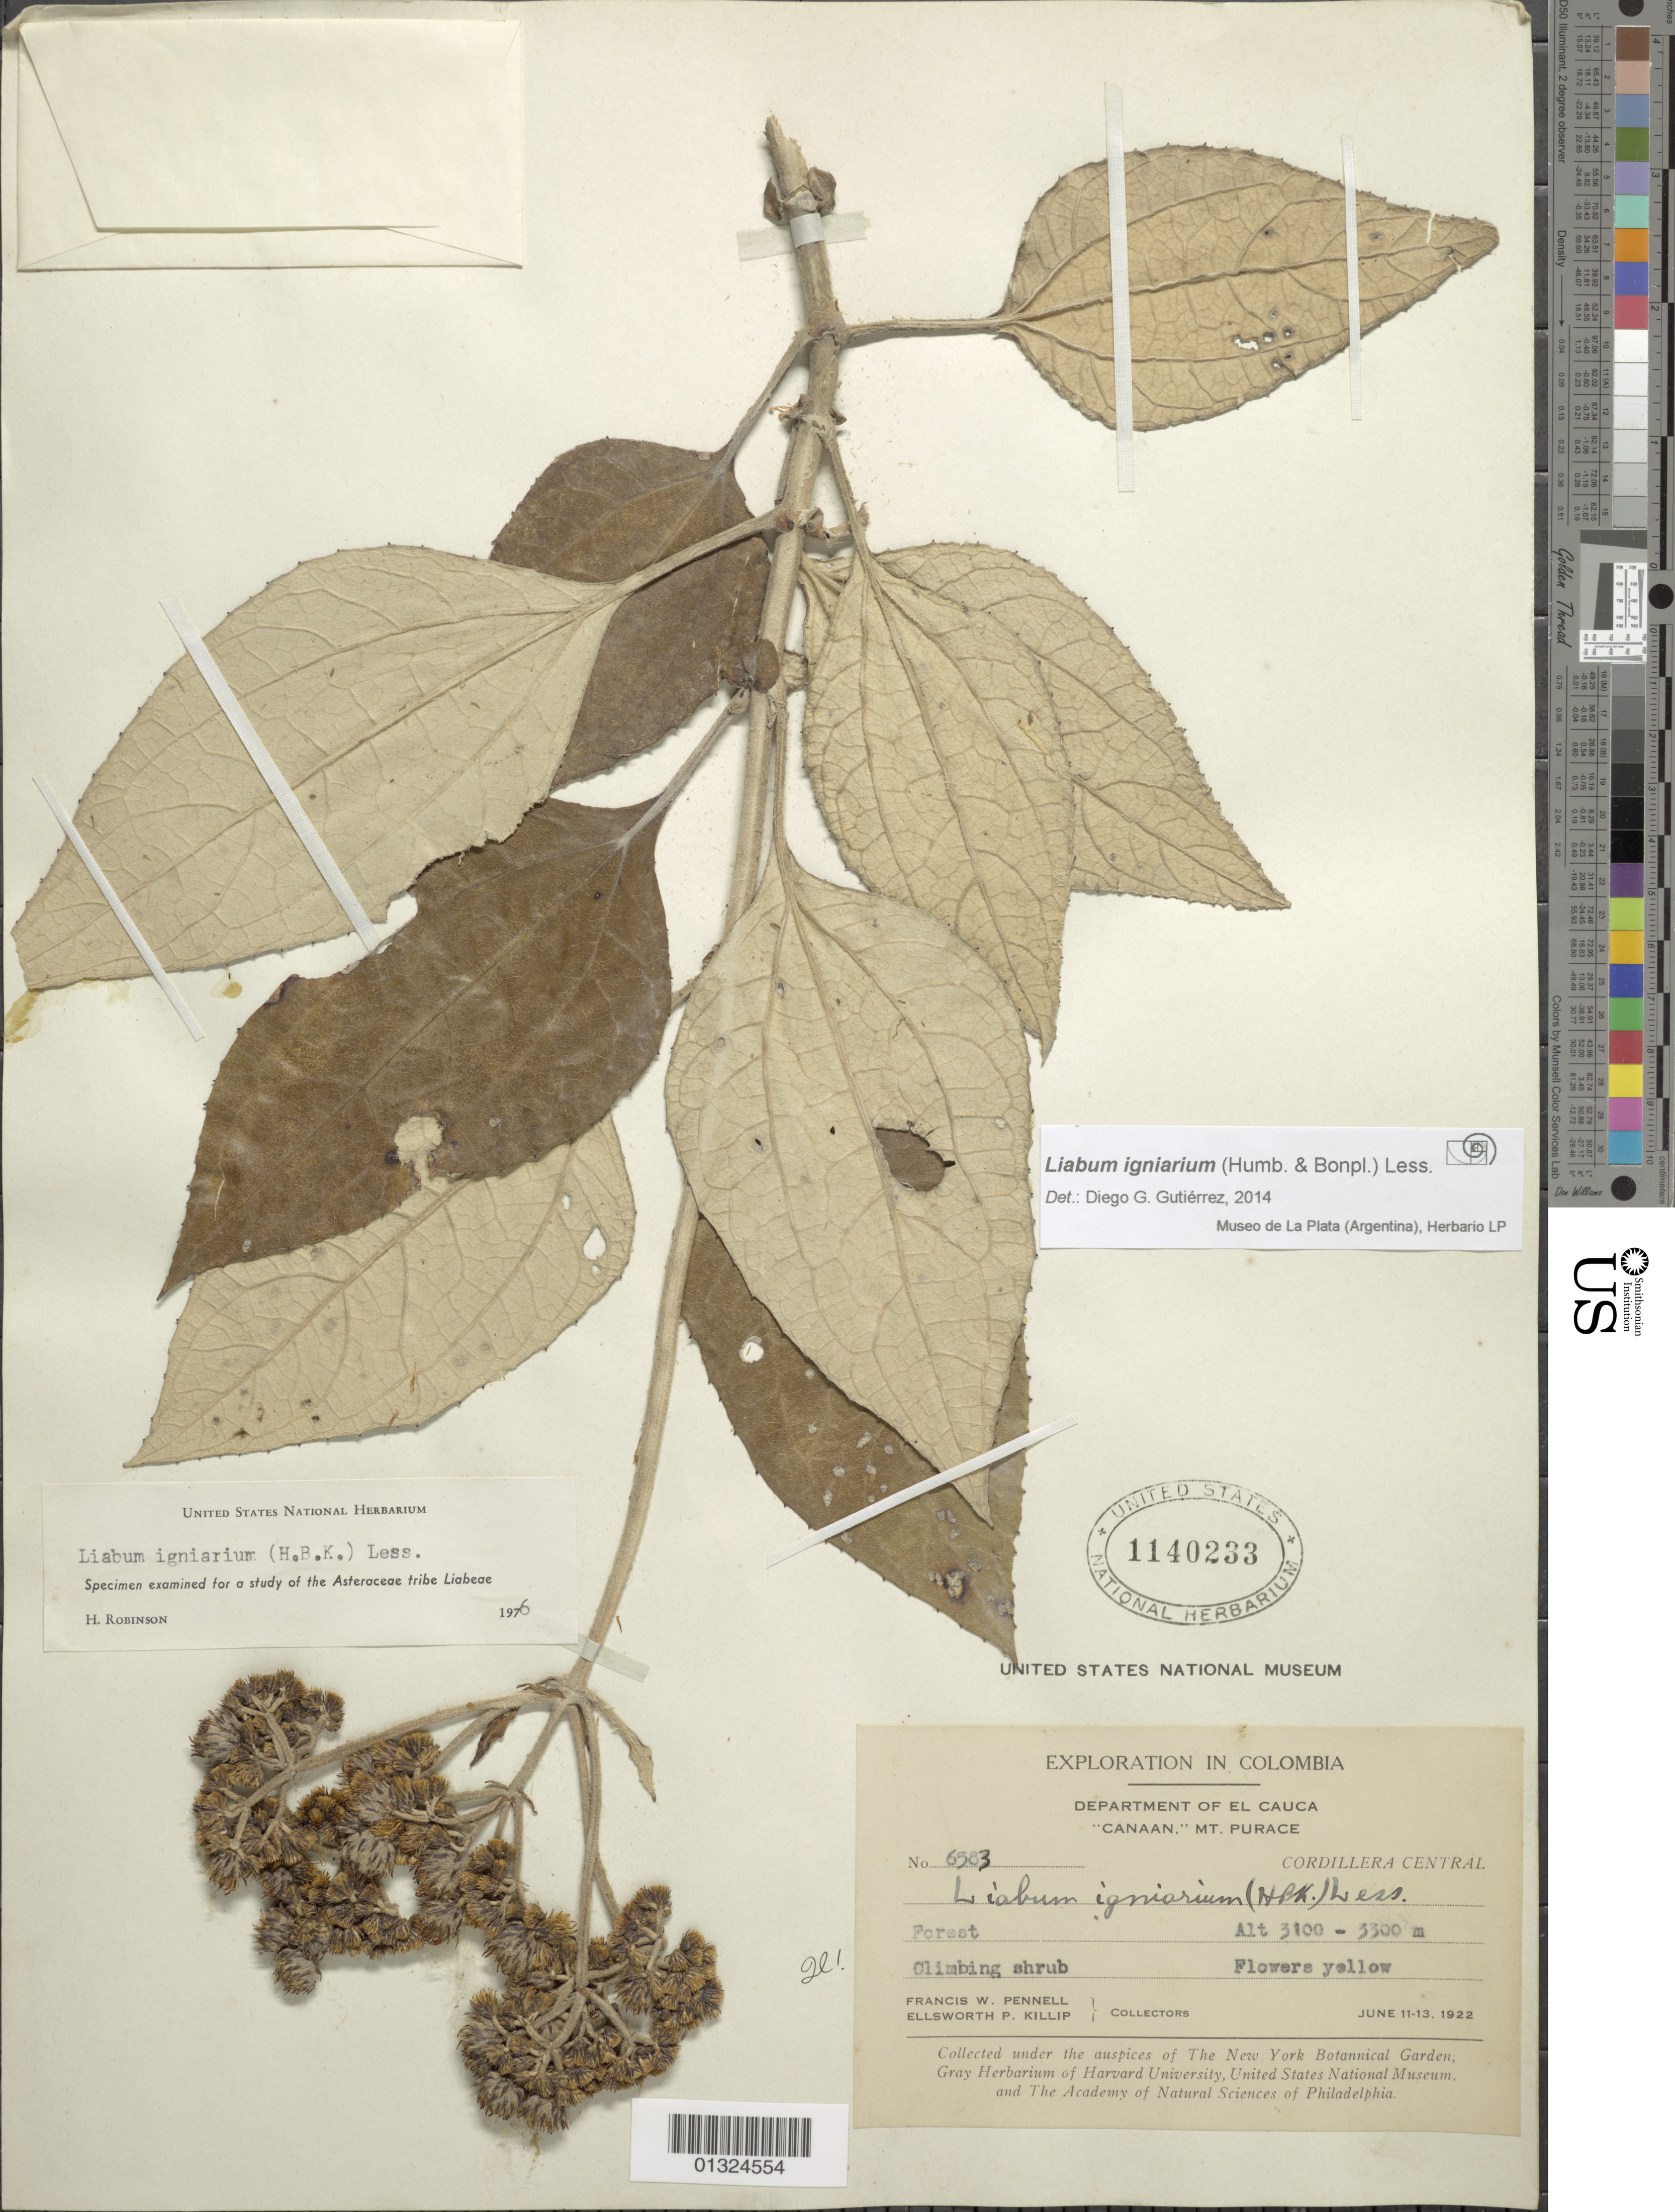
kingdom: Plantae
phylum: Tracheophyta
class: Magnoliopsida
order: Asterales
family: Asteraceae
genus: Liabum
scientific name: Liabum igniarium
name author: Less.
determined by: Gutierrez, D. G.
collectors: F. W. Pennell & E. P. Killip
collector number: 6503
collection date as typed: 11 Jun 1922 to 13 Jun 1922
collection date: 1922-06-11/1922-06-13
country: Colombia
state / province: Cauca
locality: Canaan, Mt. Purace.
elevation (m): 3100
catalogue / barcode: US 1140233